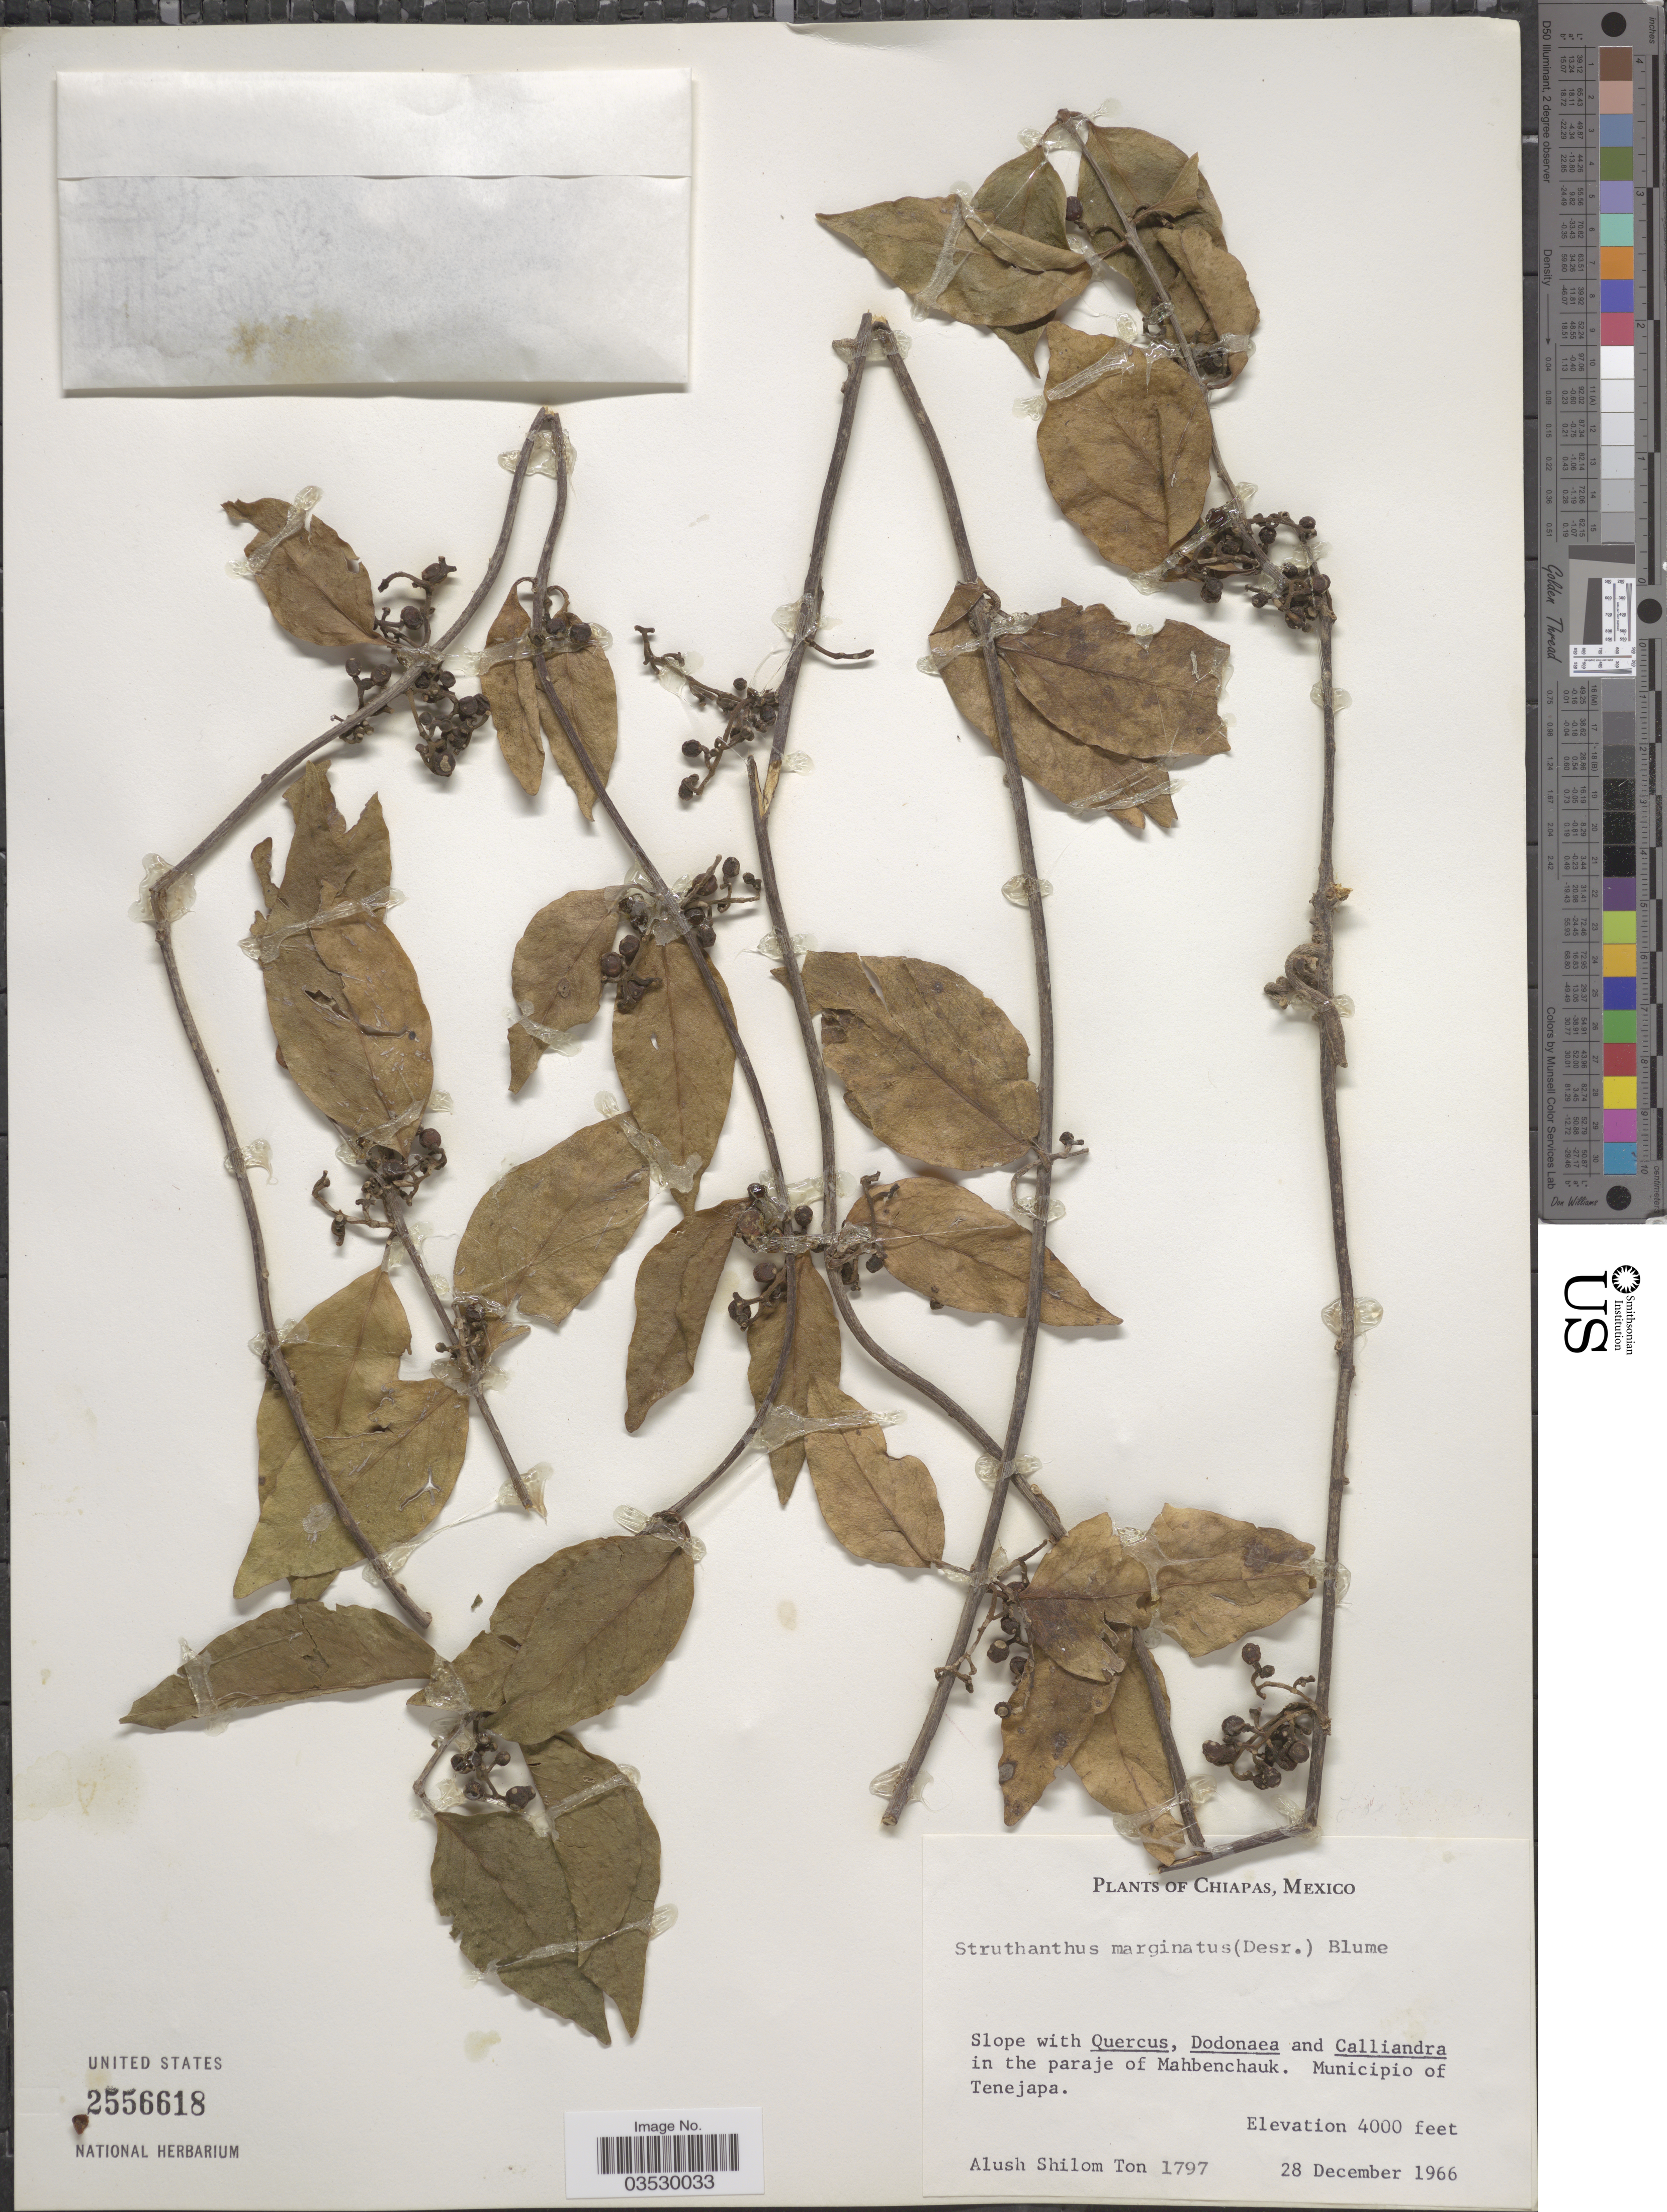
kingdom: Plantae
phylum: Tracheophyta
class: Magnoliopsida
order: Santalales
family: Loranthaceae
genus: Struthanthus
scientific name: Struthanthus marginatus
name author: (Desr.) Blume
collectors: A. M. Ton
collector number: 1797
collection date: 1966-12-28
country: Mexico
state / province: Chiapas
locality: In the paraje of Mahbenchauk. Municipio of Tenejapa.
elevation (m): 1219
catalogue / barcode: US 2556618